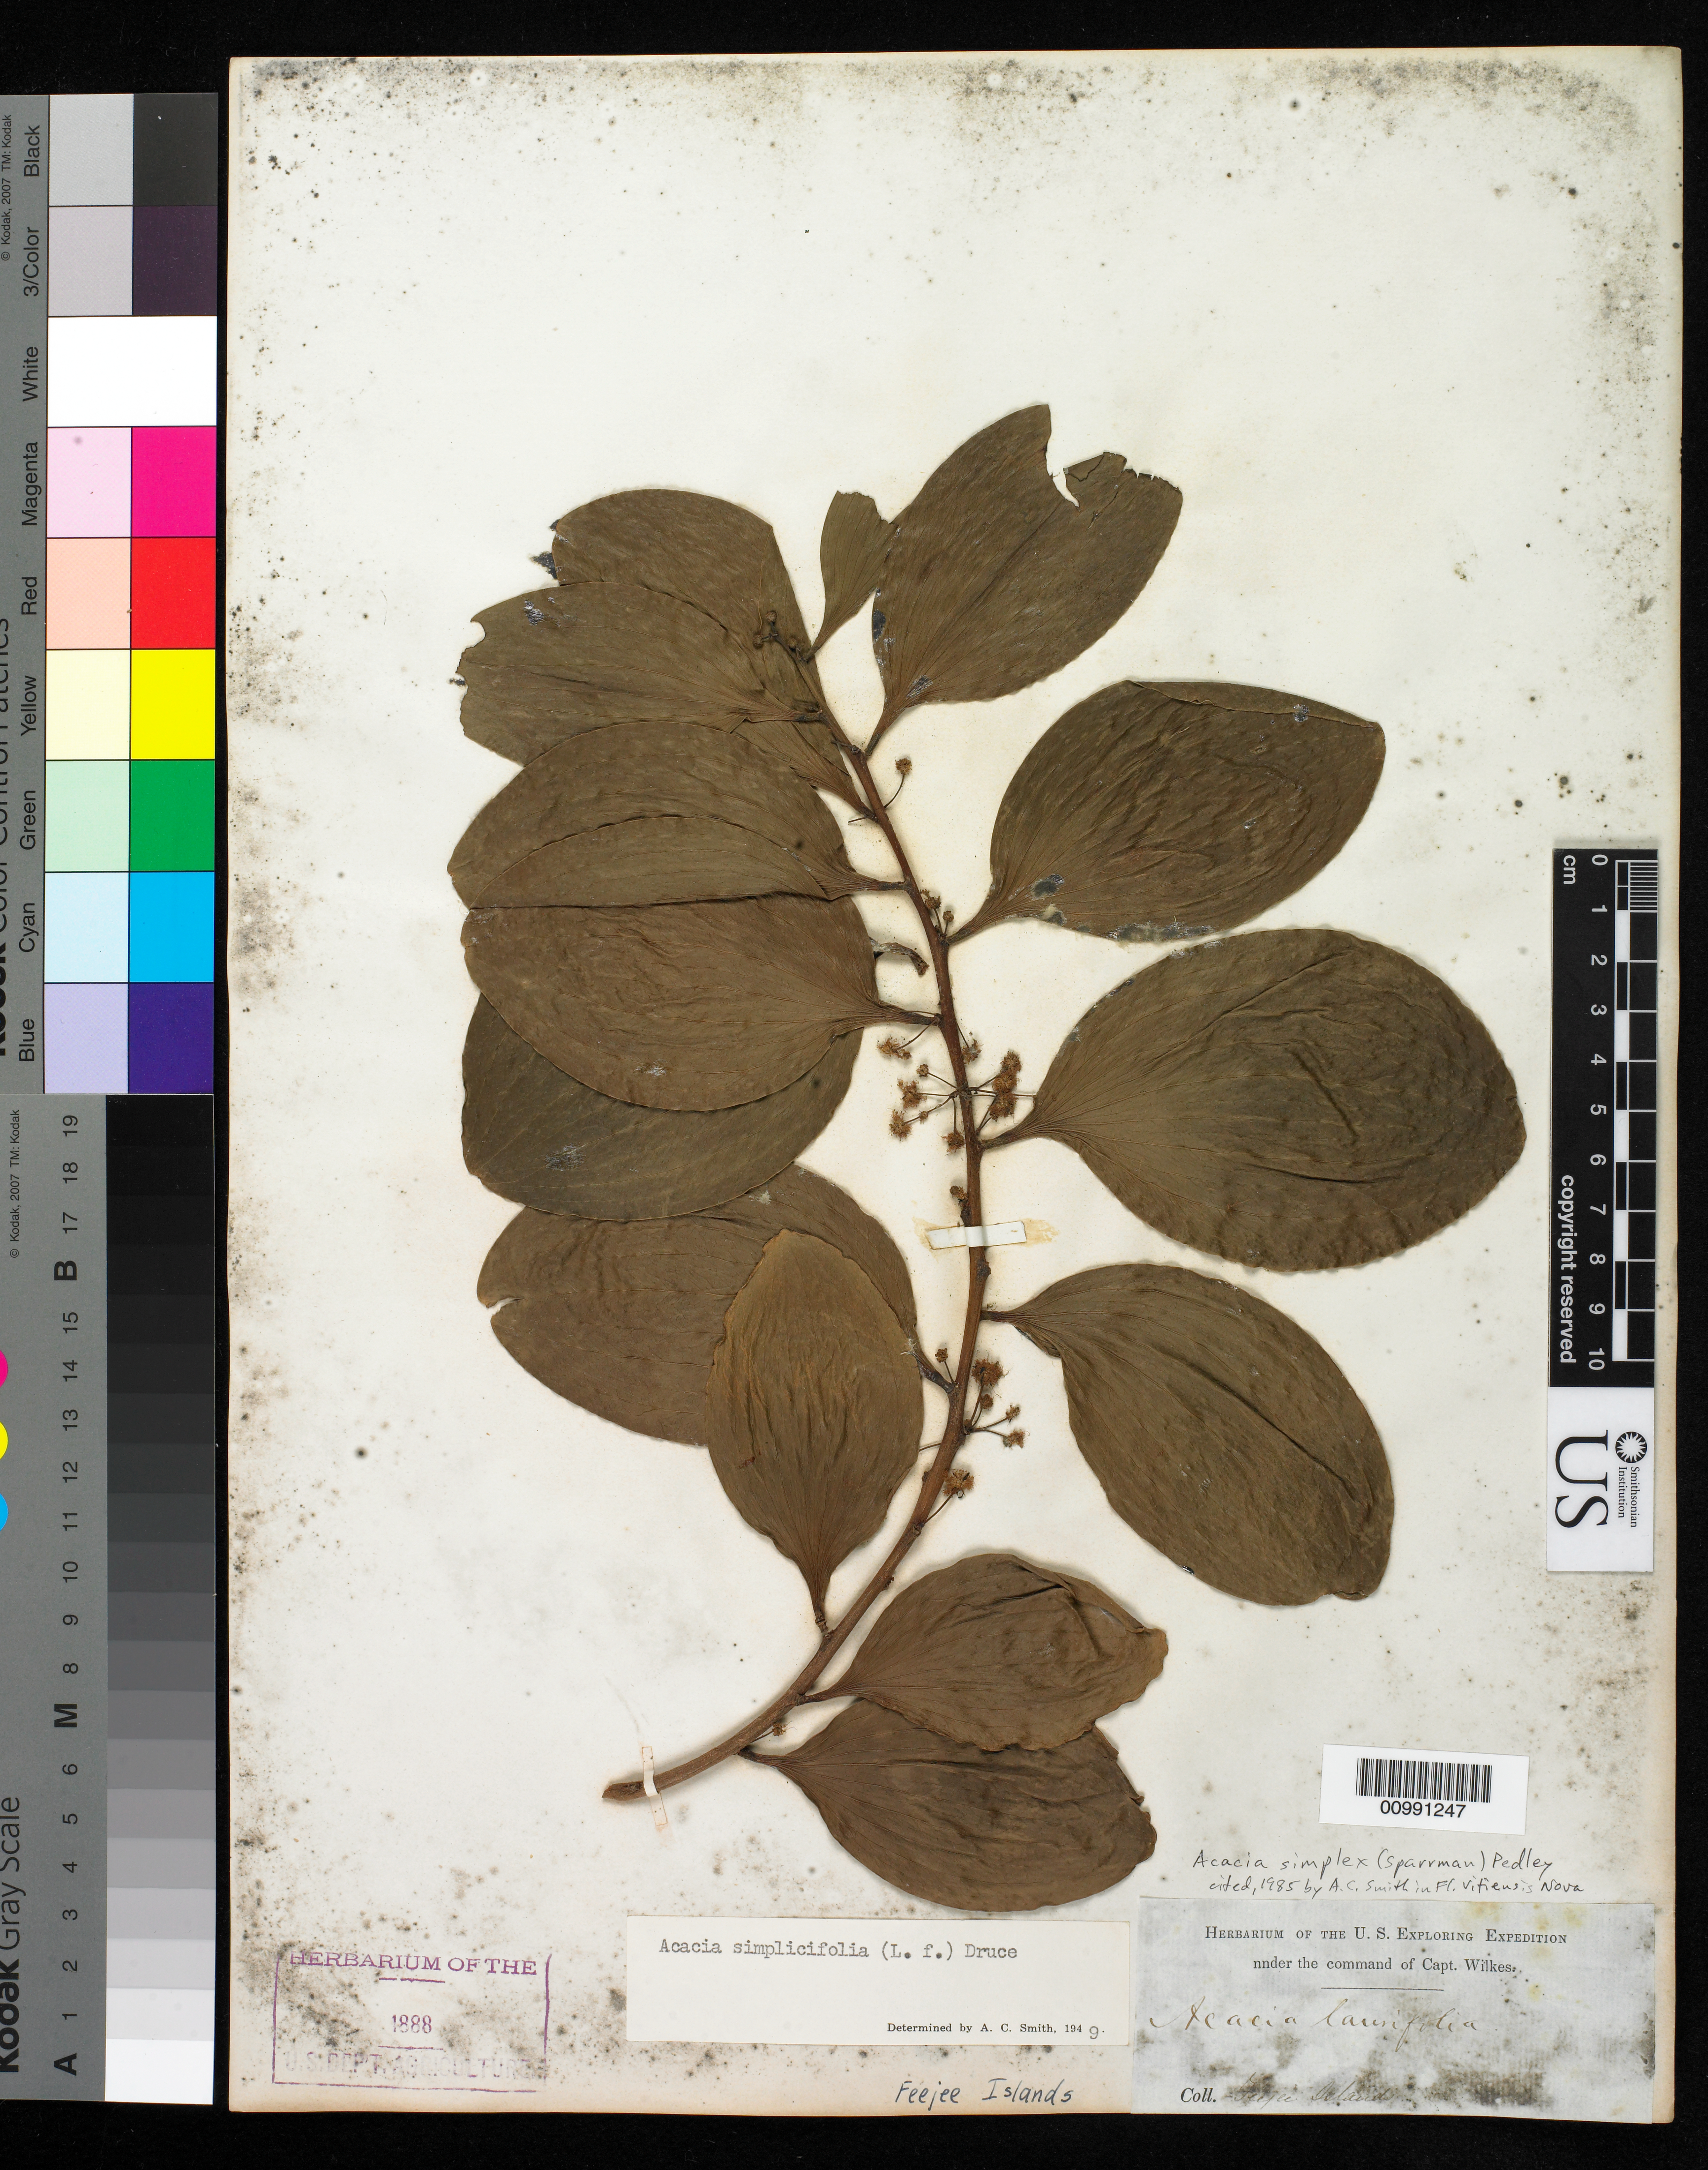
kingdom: Plantae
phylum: Tracheophyta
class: Magnoliopsida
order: Fabales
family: Fabaceae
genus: Acacia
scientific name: Acacia simplicifolia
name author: (L. f.) Schinz & Guillaumin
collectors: Wilkes Explor. Exped.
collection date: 1838/1842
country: Fiji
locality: Feejee Islands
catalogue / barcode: US 98512